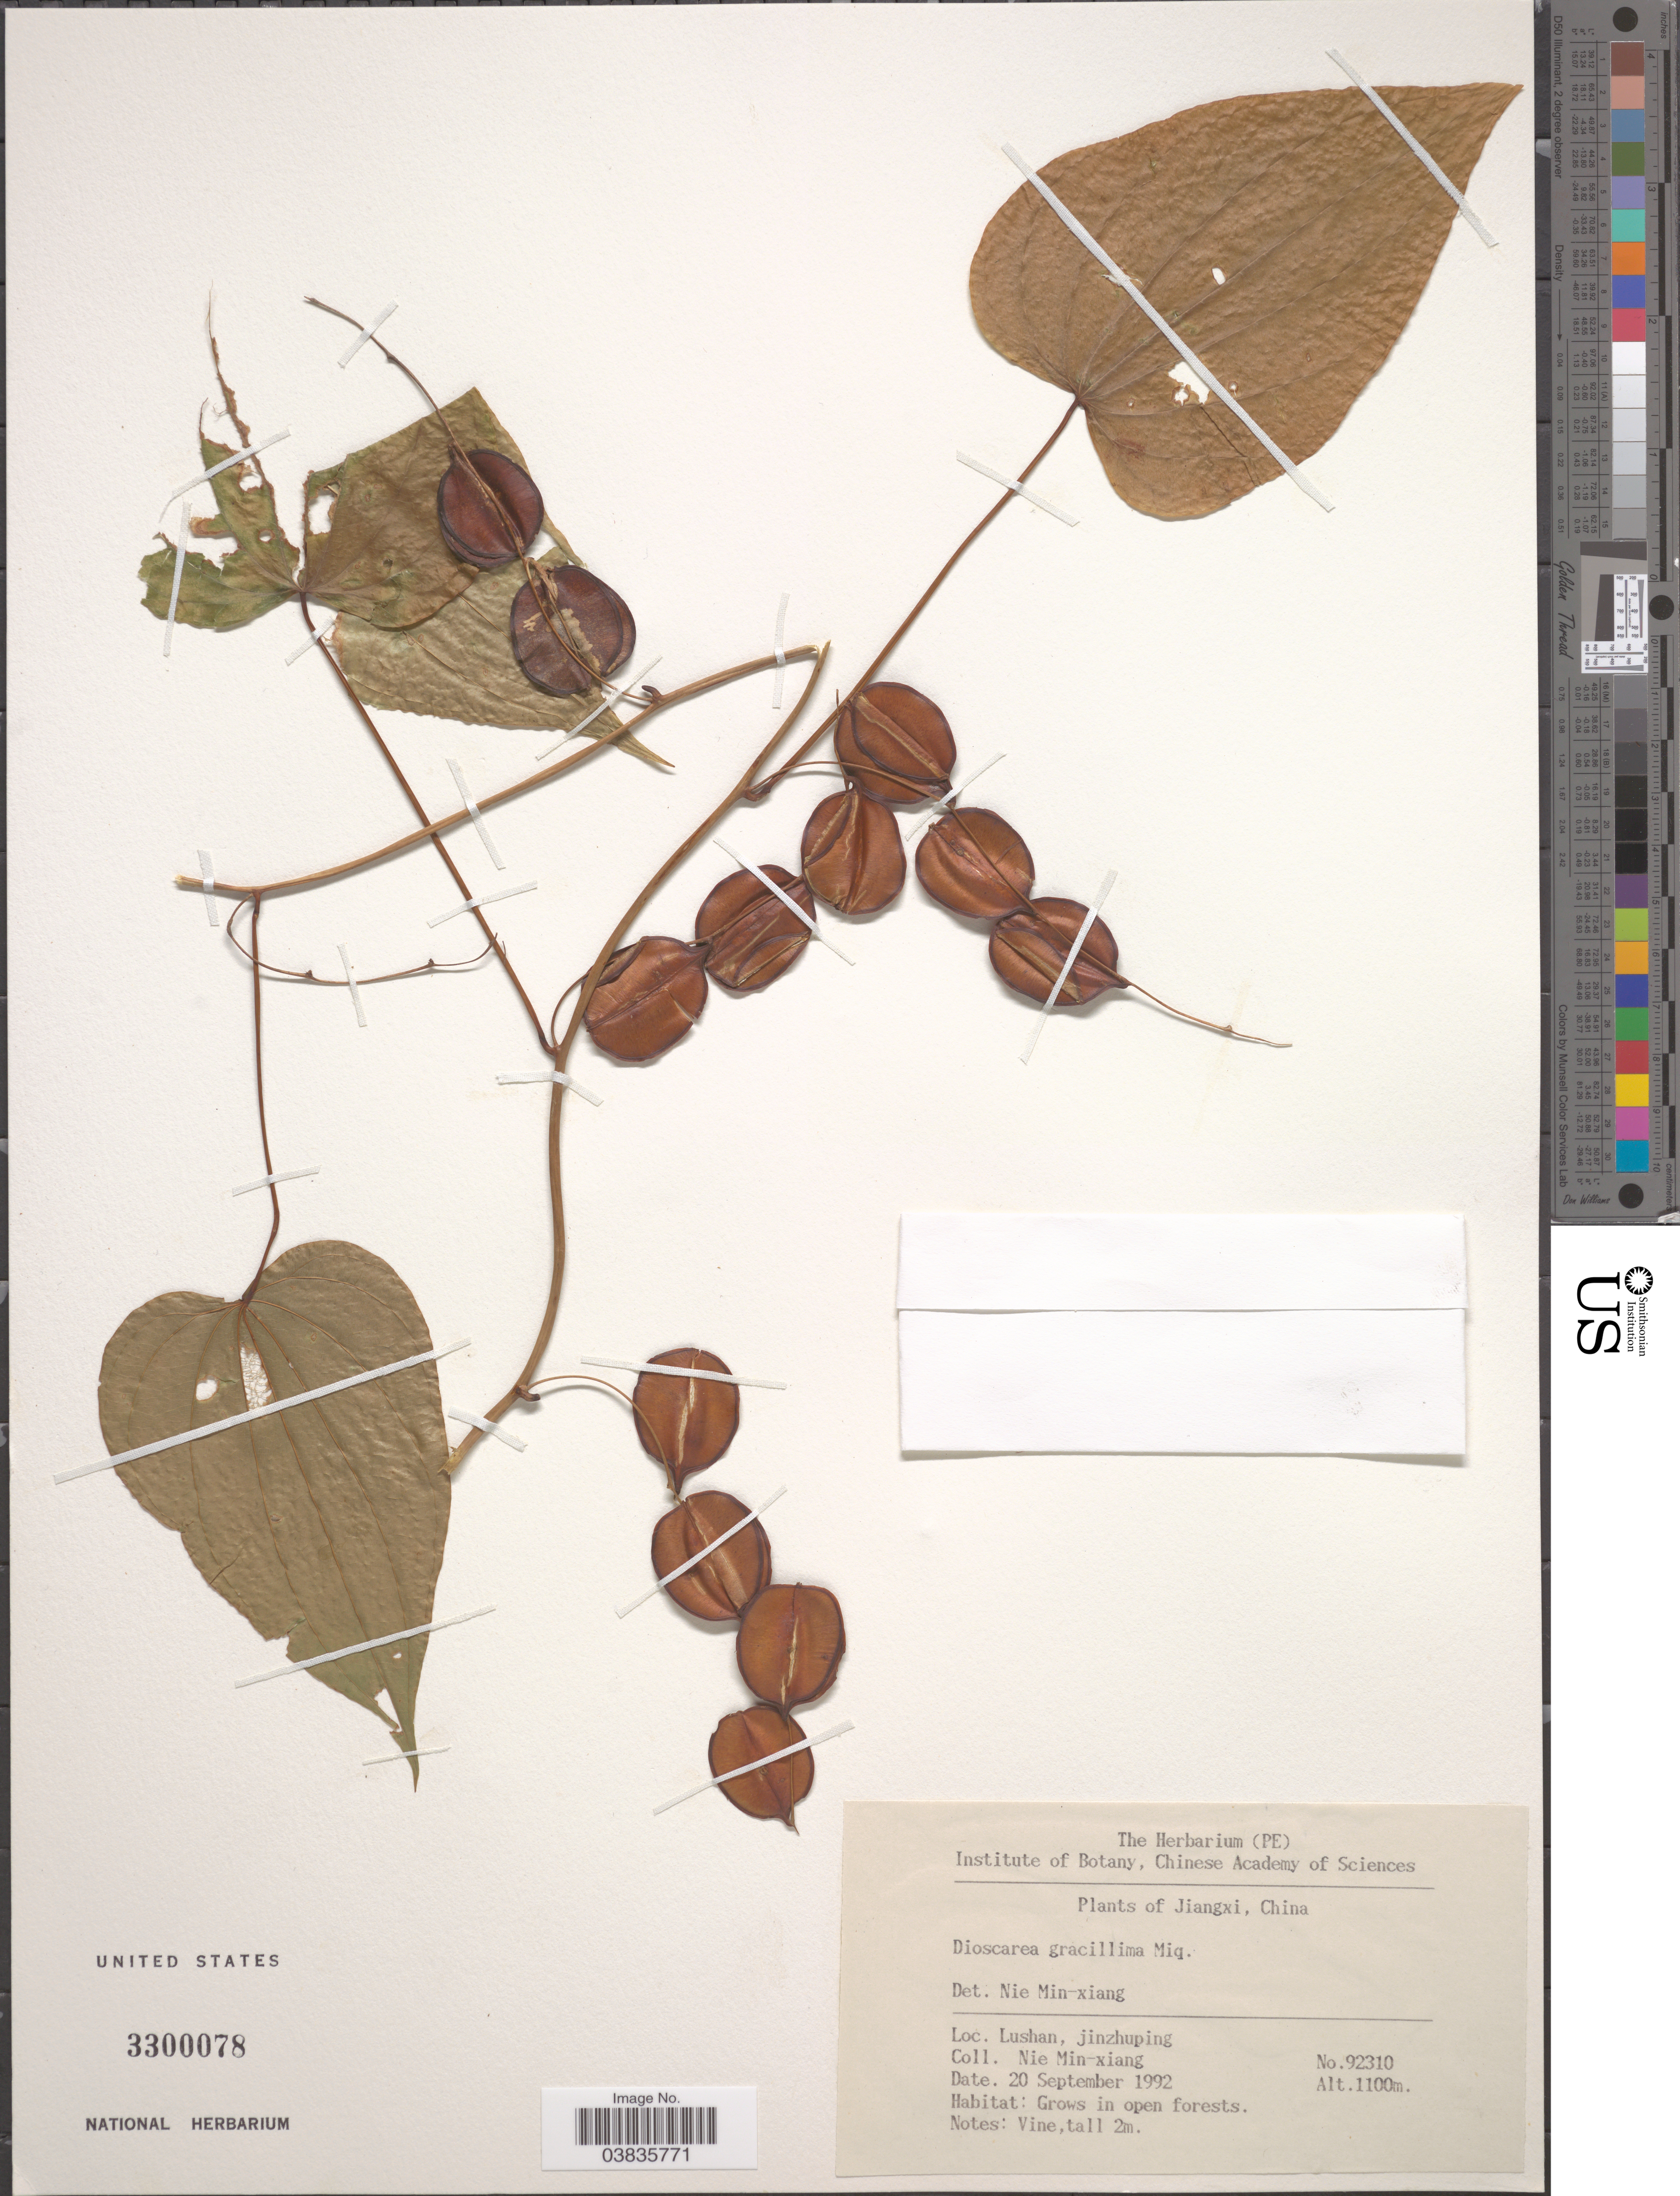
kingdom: Plantae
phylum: Tracheophyta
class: Liliopsida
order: Dioscoreales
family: Dioscoreaceae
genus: Dioscorea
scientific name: Dioscorea gracillima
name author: Miq.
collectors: M. Nie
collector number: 92310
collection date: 1992-09-20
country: China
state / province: Jiangxi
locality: Lushan, jinzhuping.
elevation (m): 1100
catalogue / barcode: US 3300078